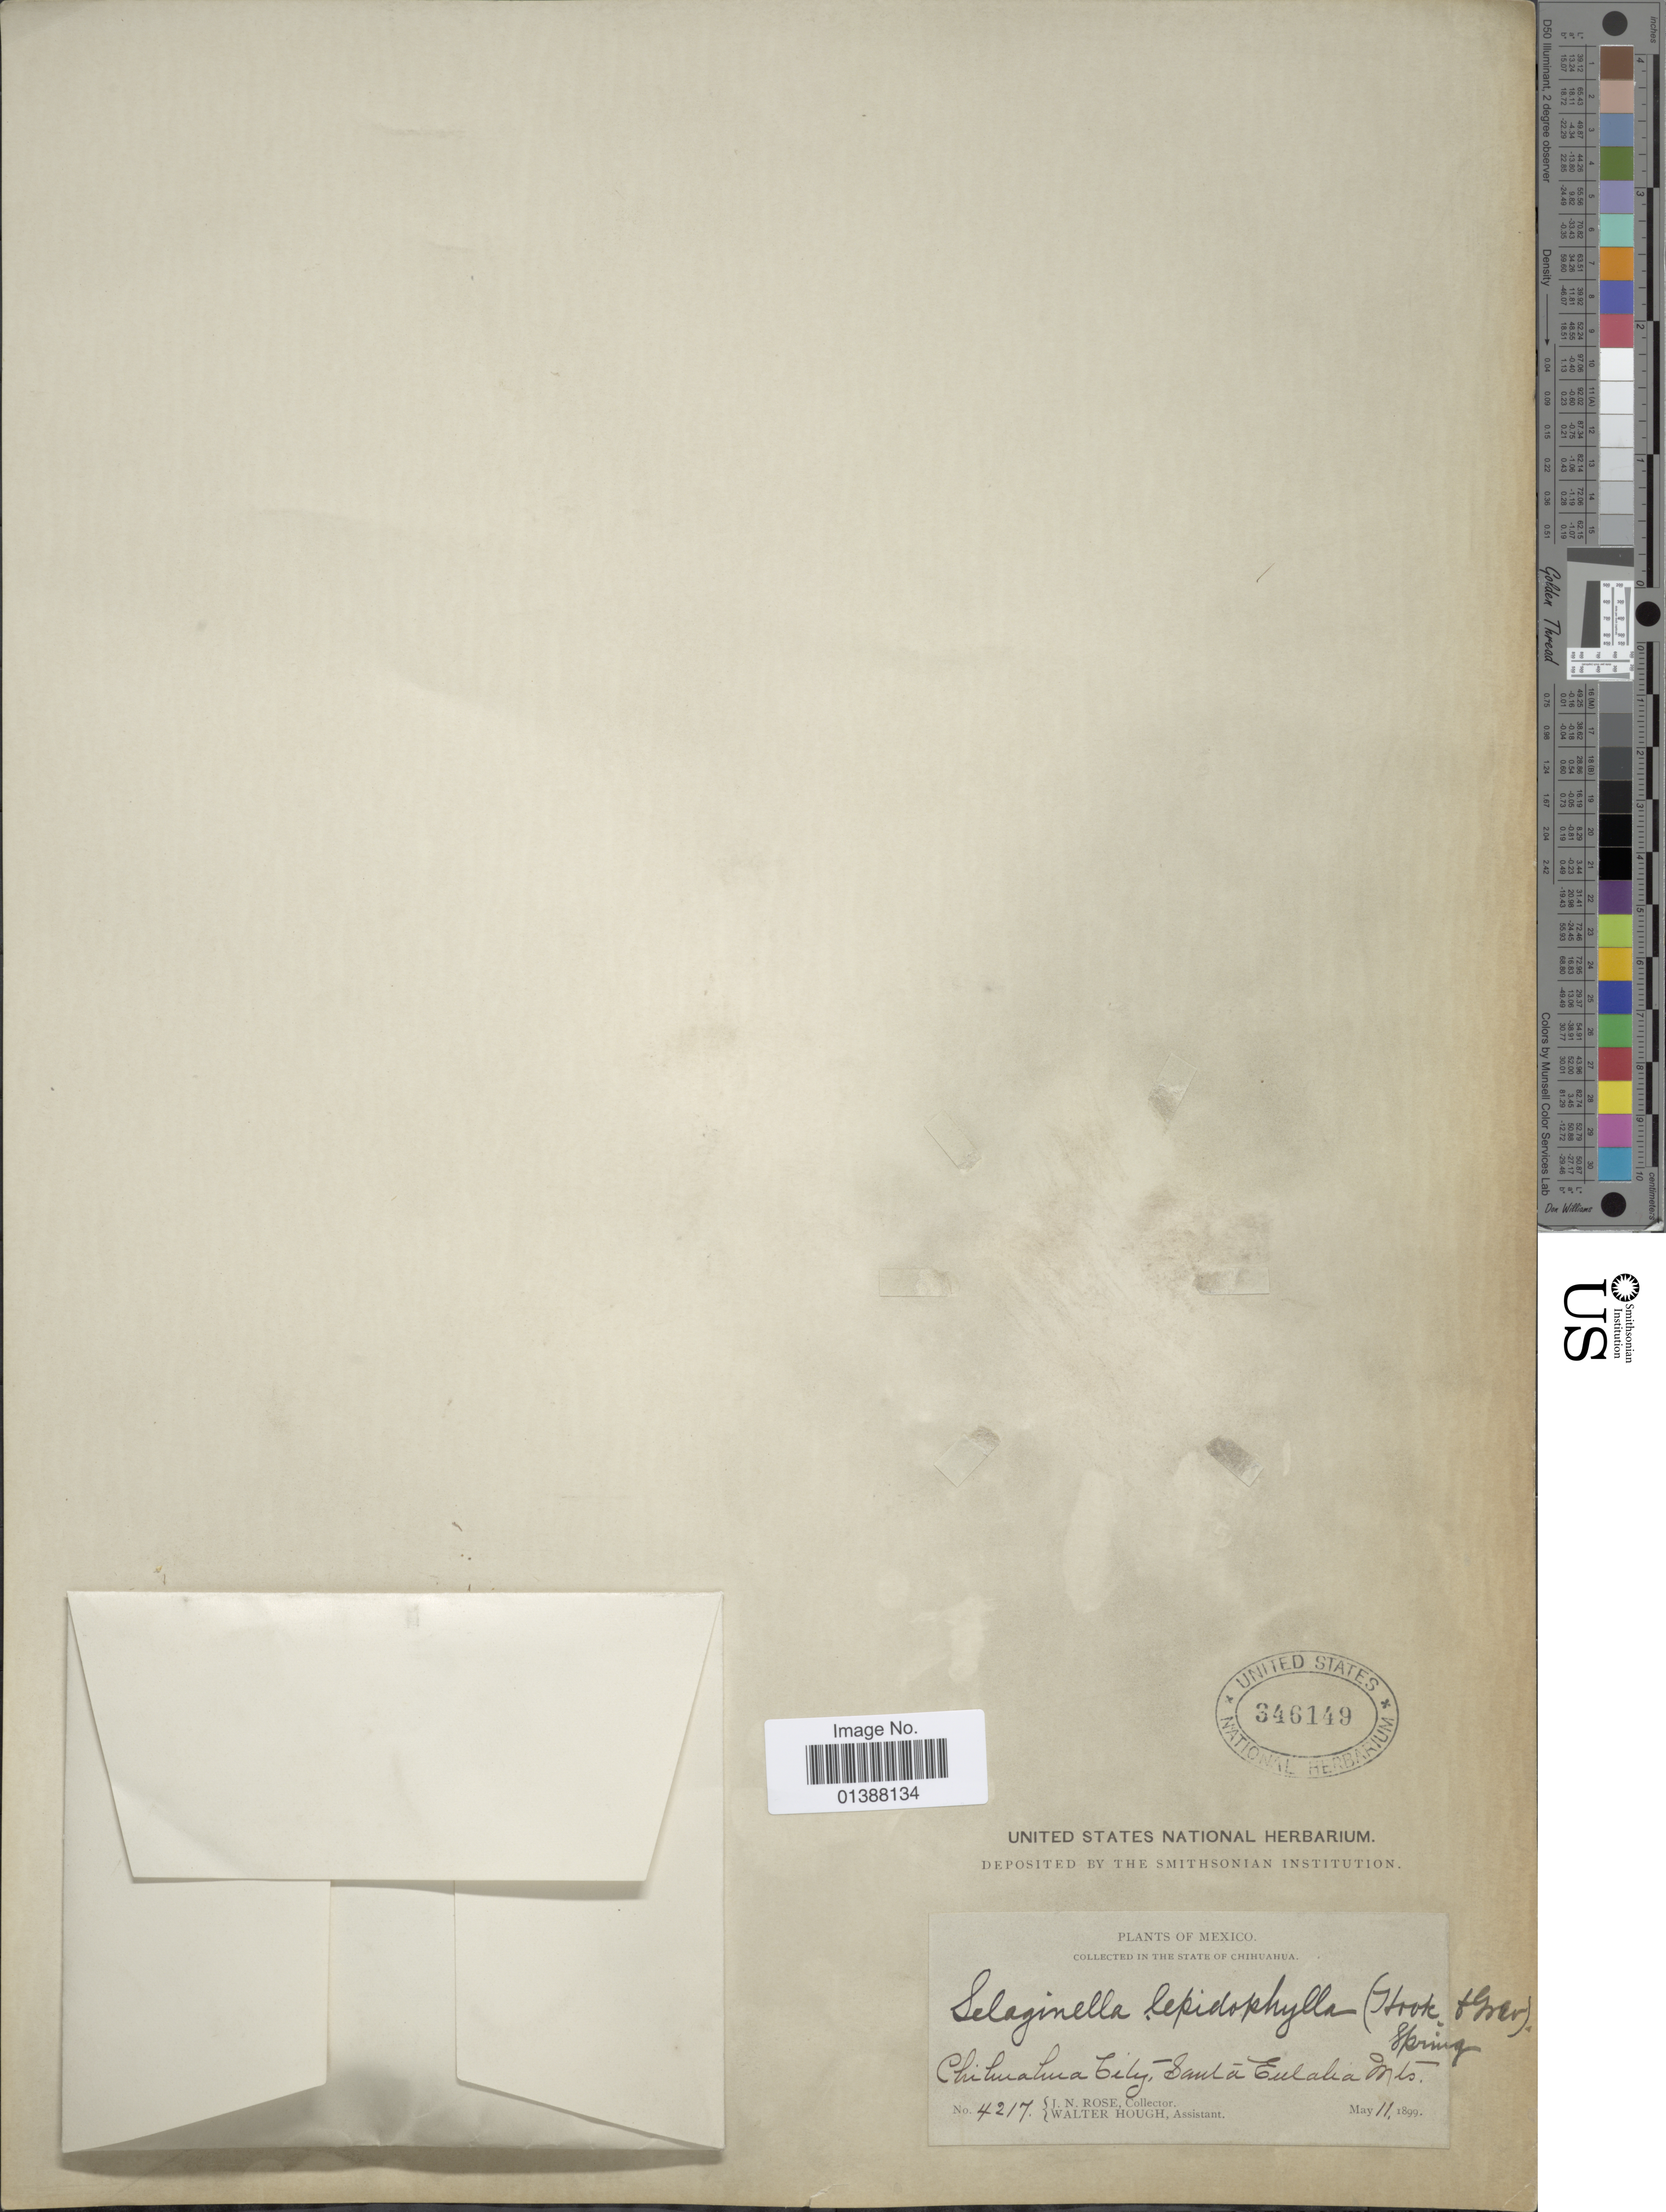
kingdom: Plantae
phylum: Tracheophyta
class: Lycopodiopsida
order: Selaginellales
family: Selaginellaceae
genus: Selaginella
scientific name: Selaginella lepidophylla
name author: (Hook. & Grev.) Spring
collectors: J. N. Rose & W. Hough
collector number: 4217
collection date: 1899-05-11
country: Mexico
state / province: Chihuahua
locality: Chihuahua City, Santa Eulaha Mts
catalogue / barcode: US 346149